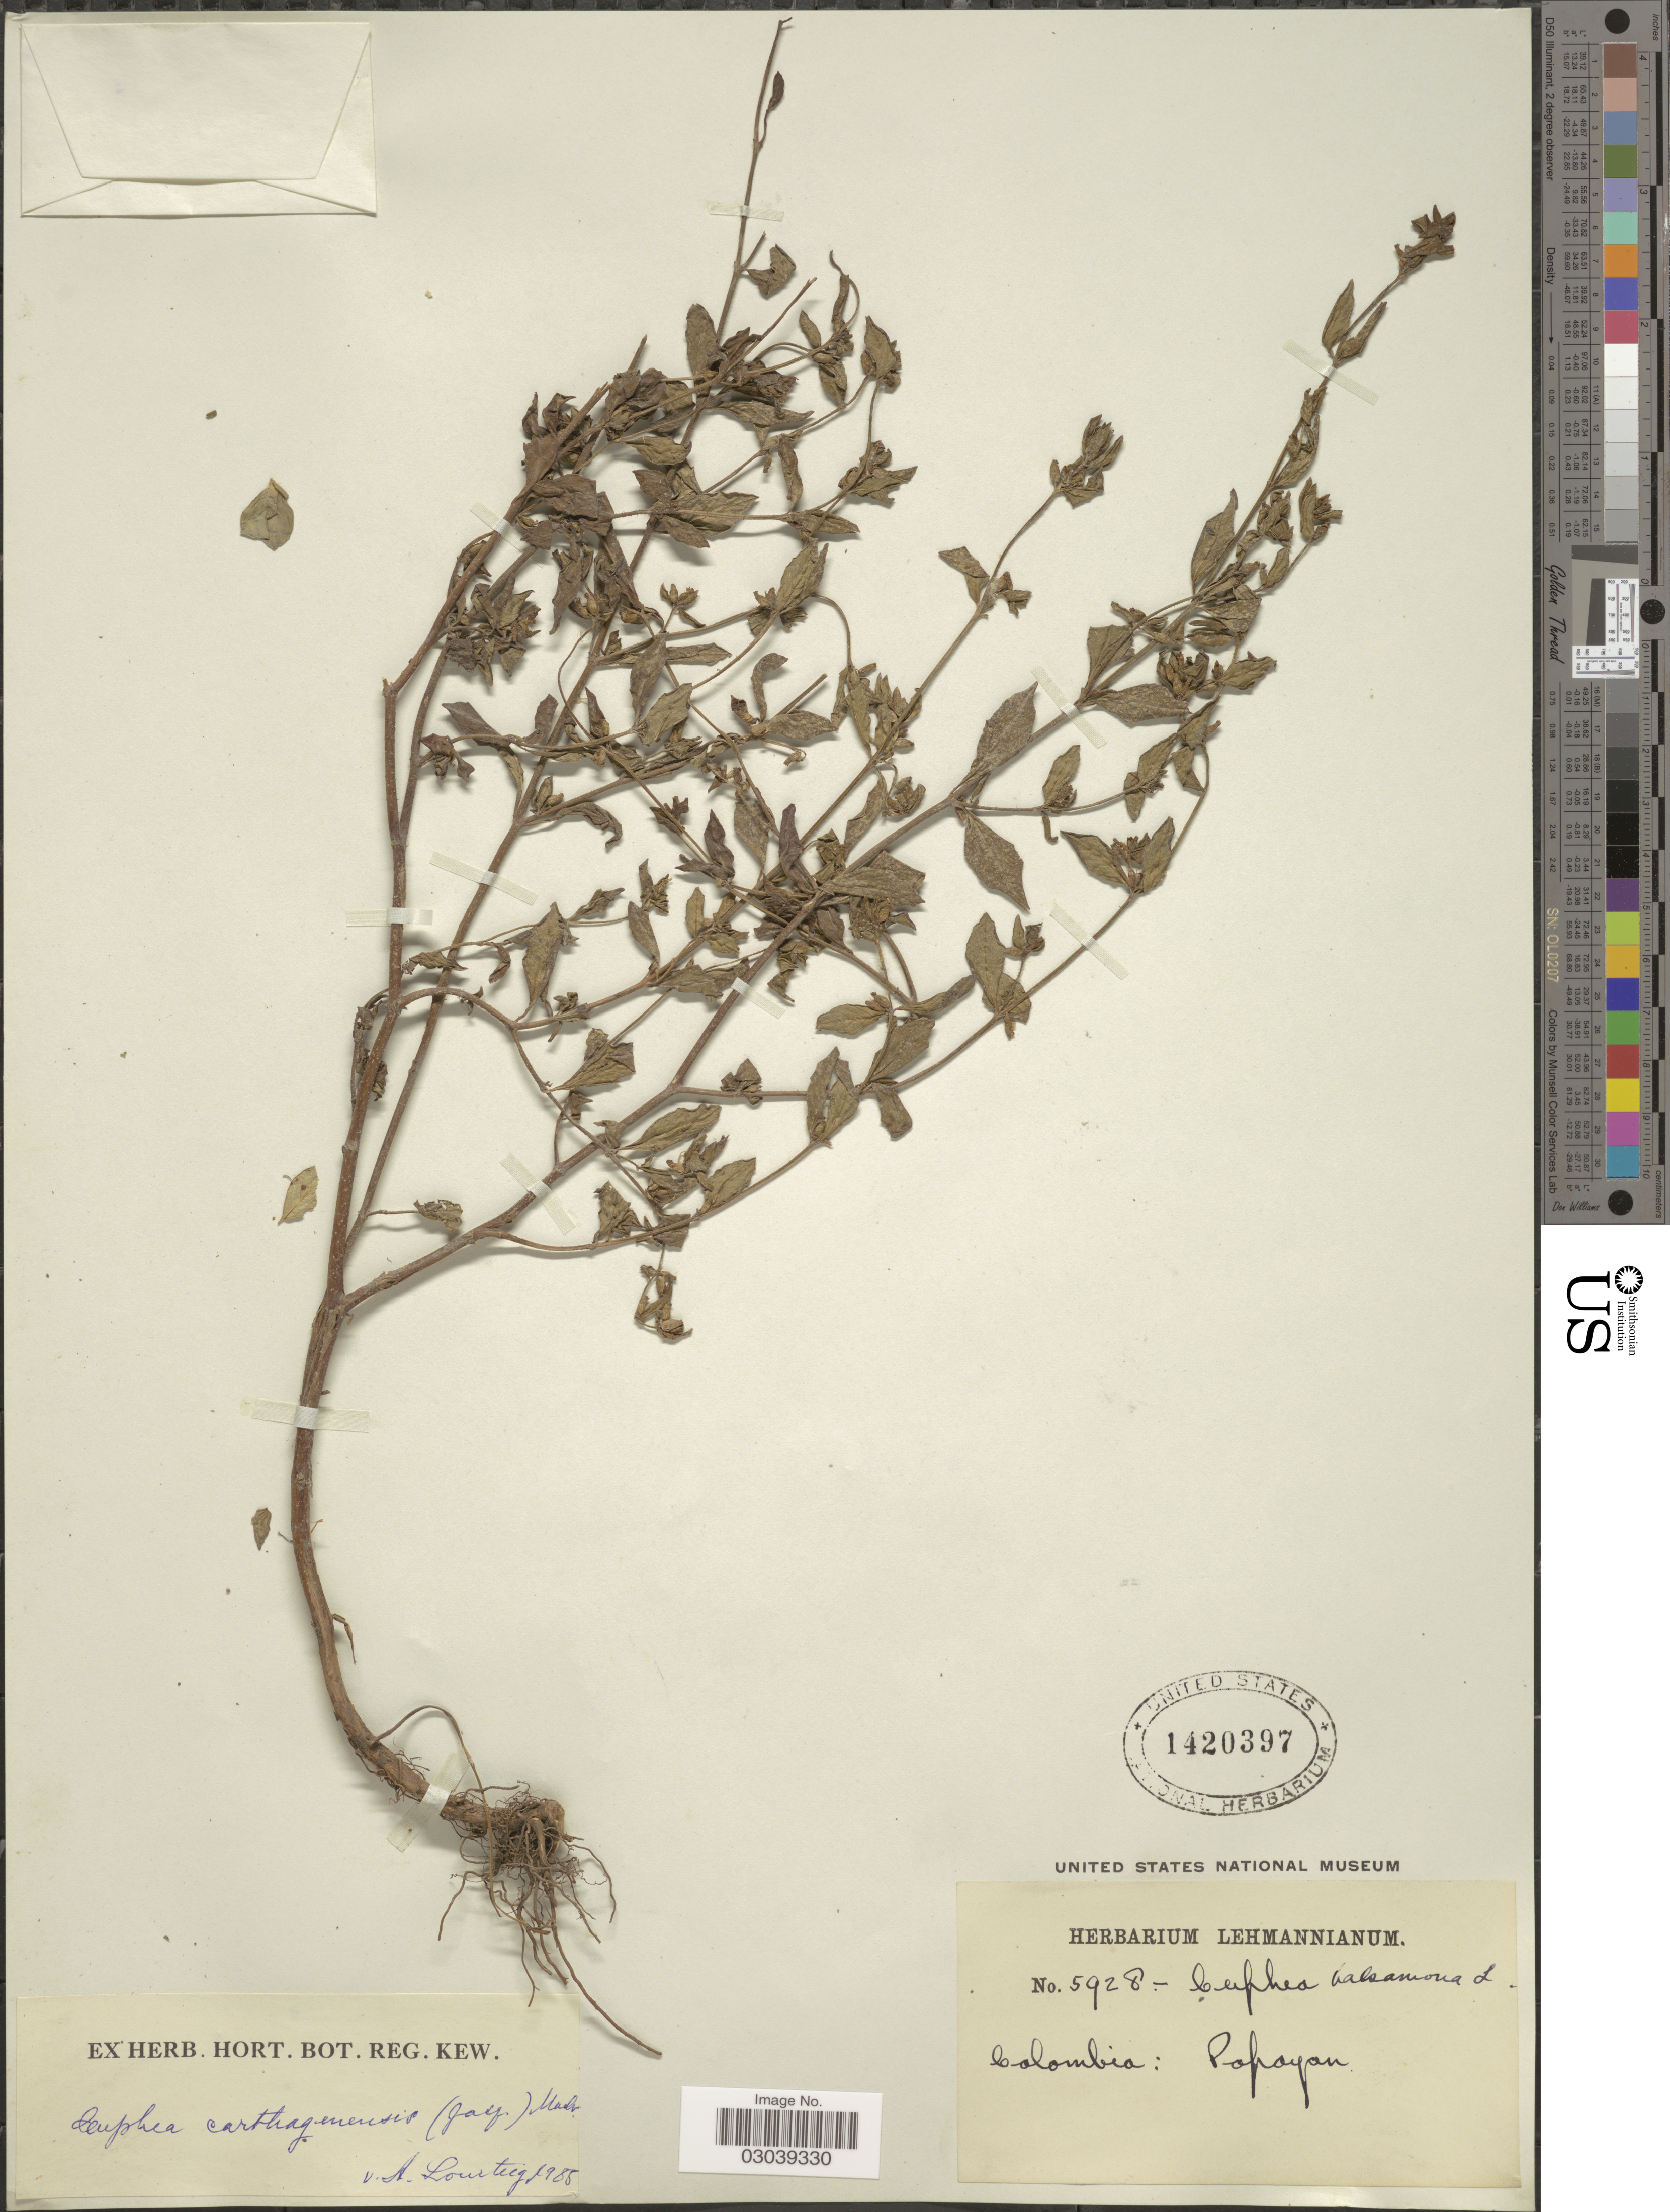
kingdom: Plantae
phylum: Tracheophyta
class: Magnoliopsida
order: Myrtales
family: Lythraceae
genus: Cuphea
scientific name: Cuphea carthagenensis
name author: (Jacq.) J.F. Macbr.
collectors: ex herb. Lehmannianum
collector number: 5928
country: Colombia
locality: Popayan.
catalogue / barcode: US 1420397